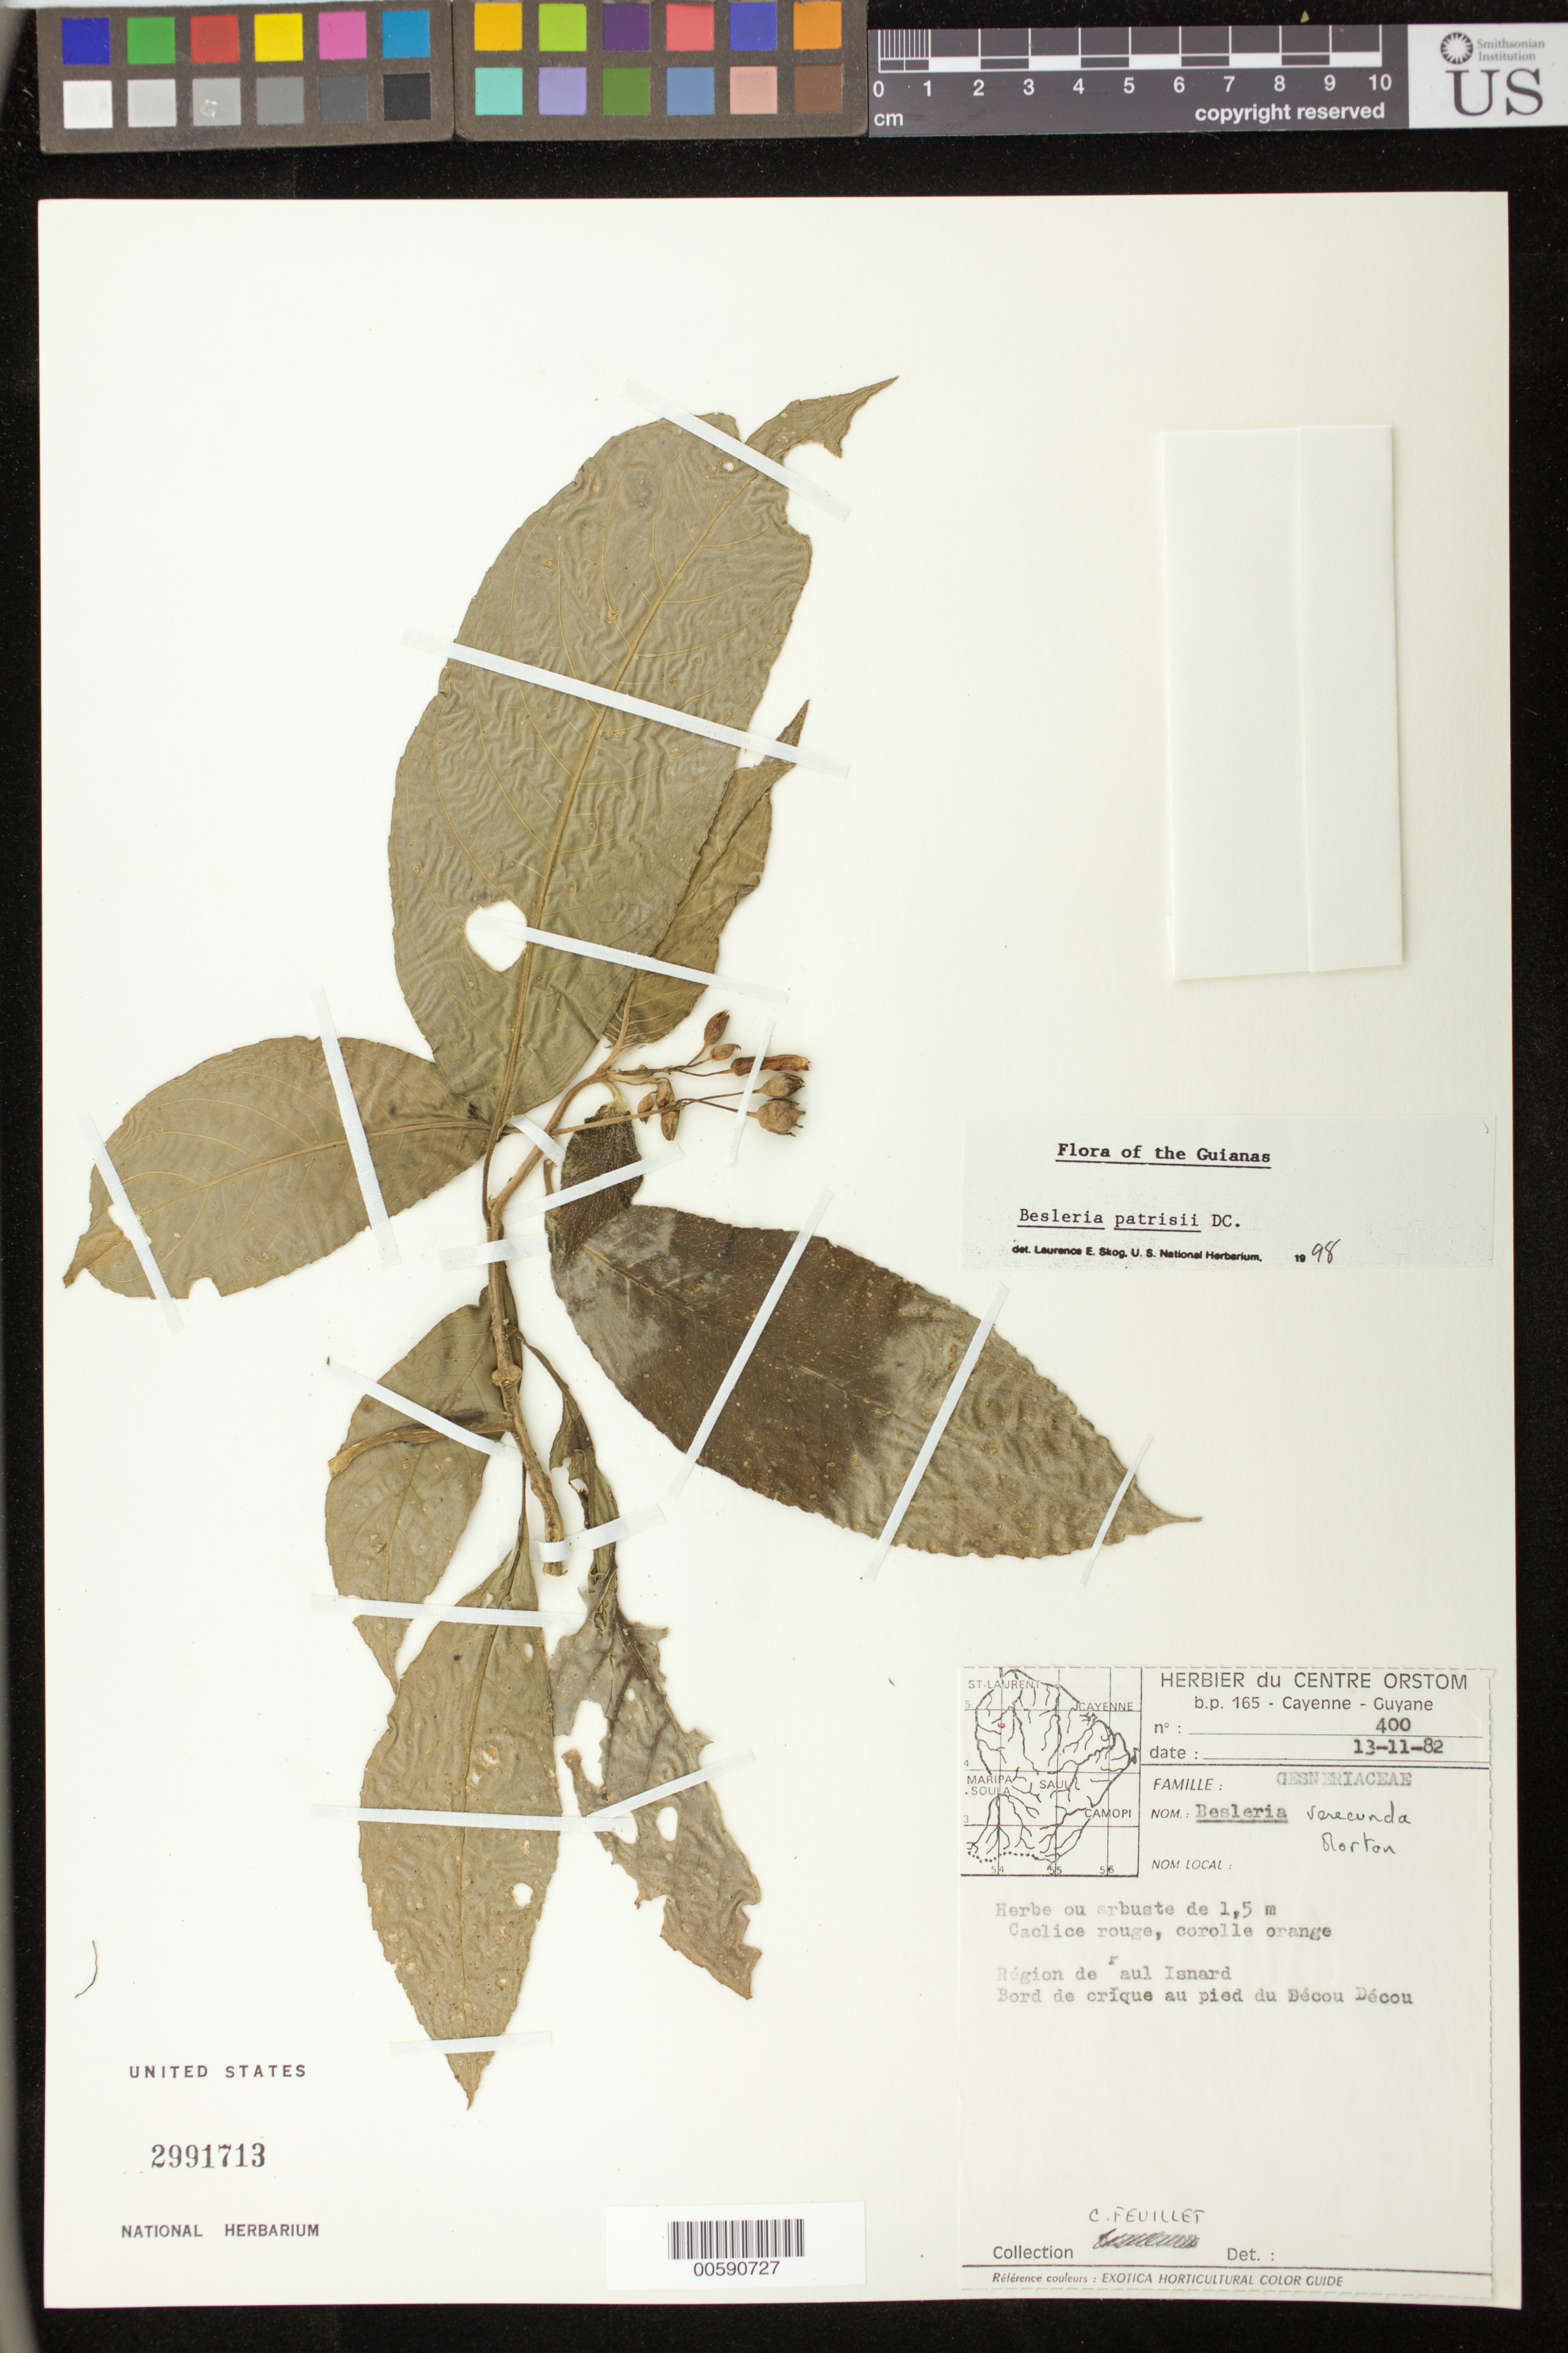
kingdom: Plantae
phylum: Tracheophyta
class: Magnoliopsida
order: Lamiales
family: Gesneriaceae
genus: Besleria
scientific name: Besleria patrisii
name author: DC.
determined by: Skog, Laurence E.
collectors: C. Feuillet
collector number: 400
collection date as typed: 13 Nov 1982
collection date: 1982-11-13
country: French Guiana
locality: Région de Paul Isnard, au pied du Décou Décou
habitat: Bord de crique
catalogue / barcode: US 2991713